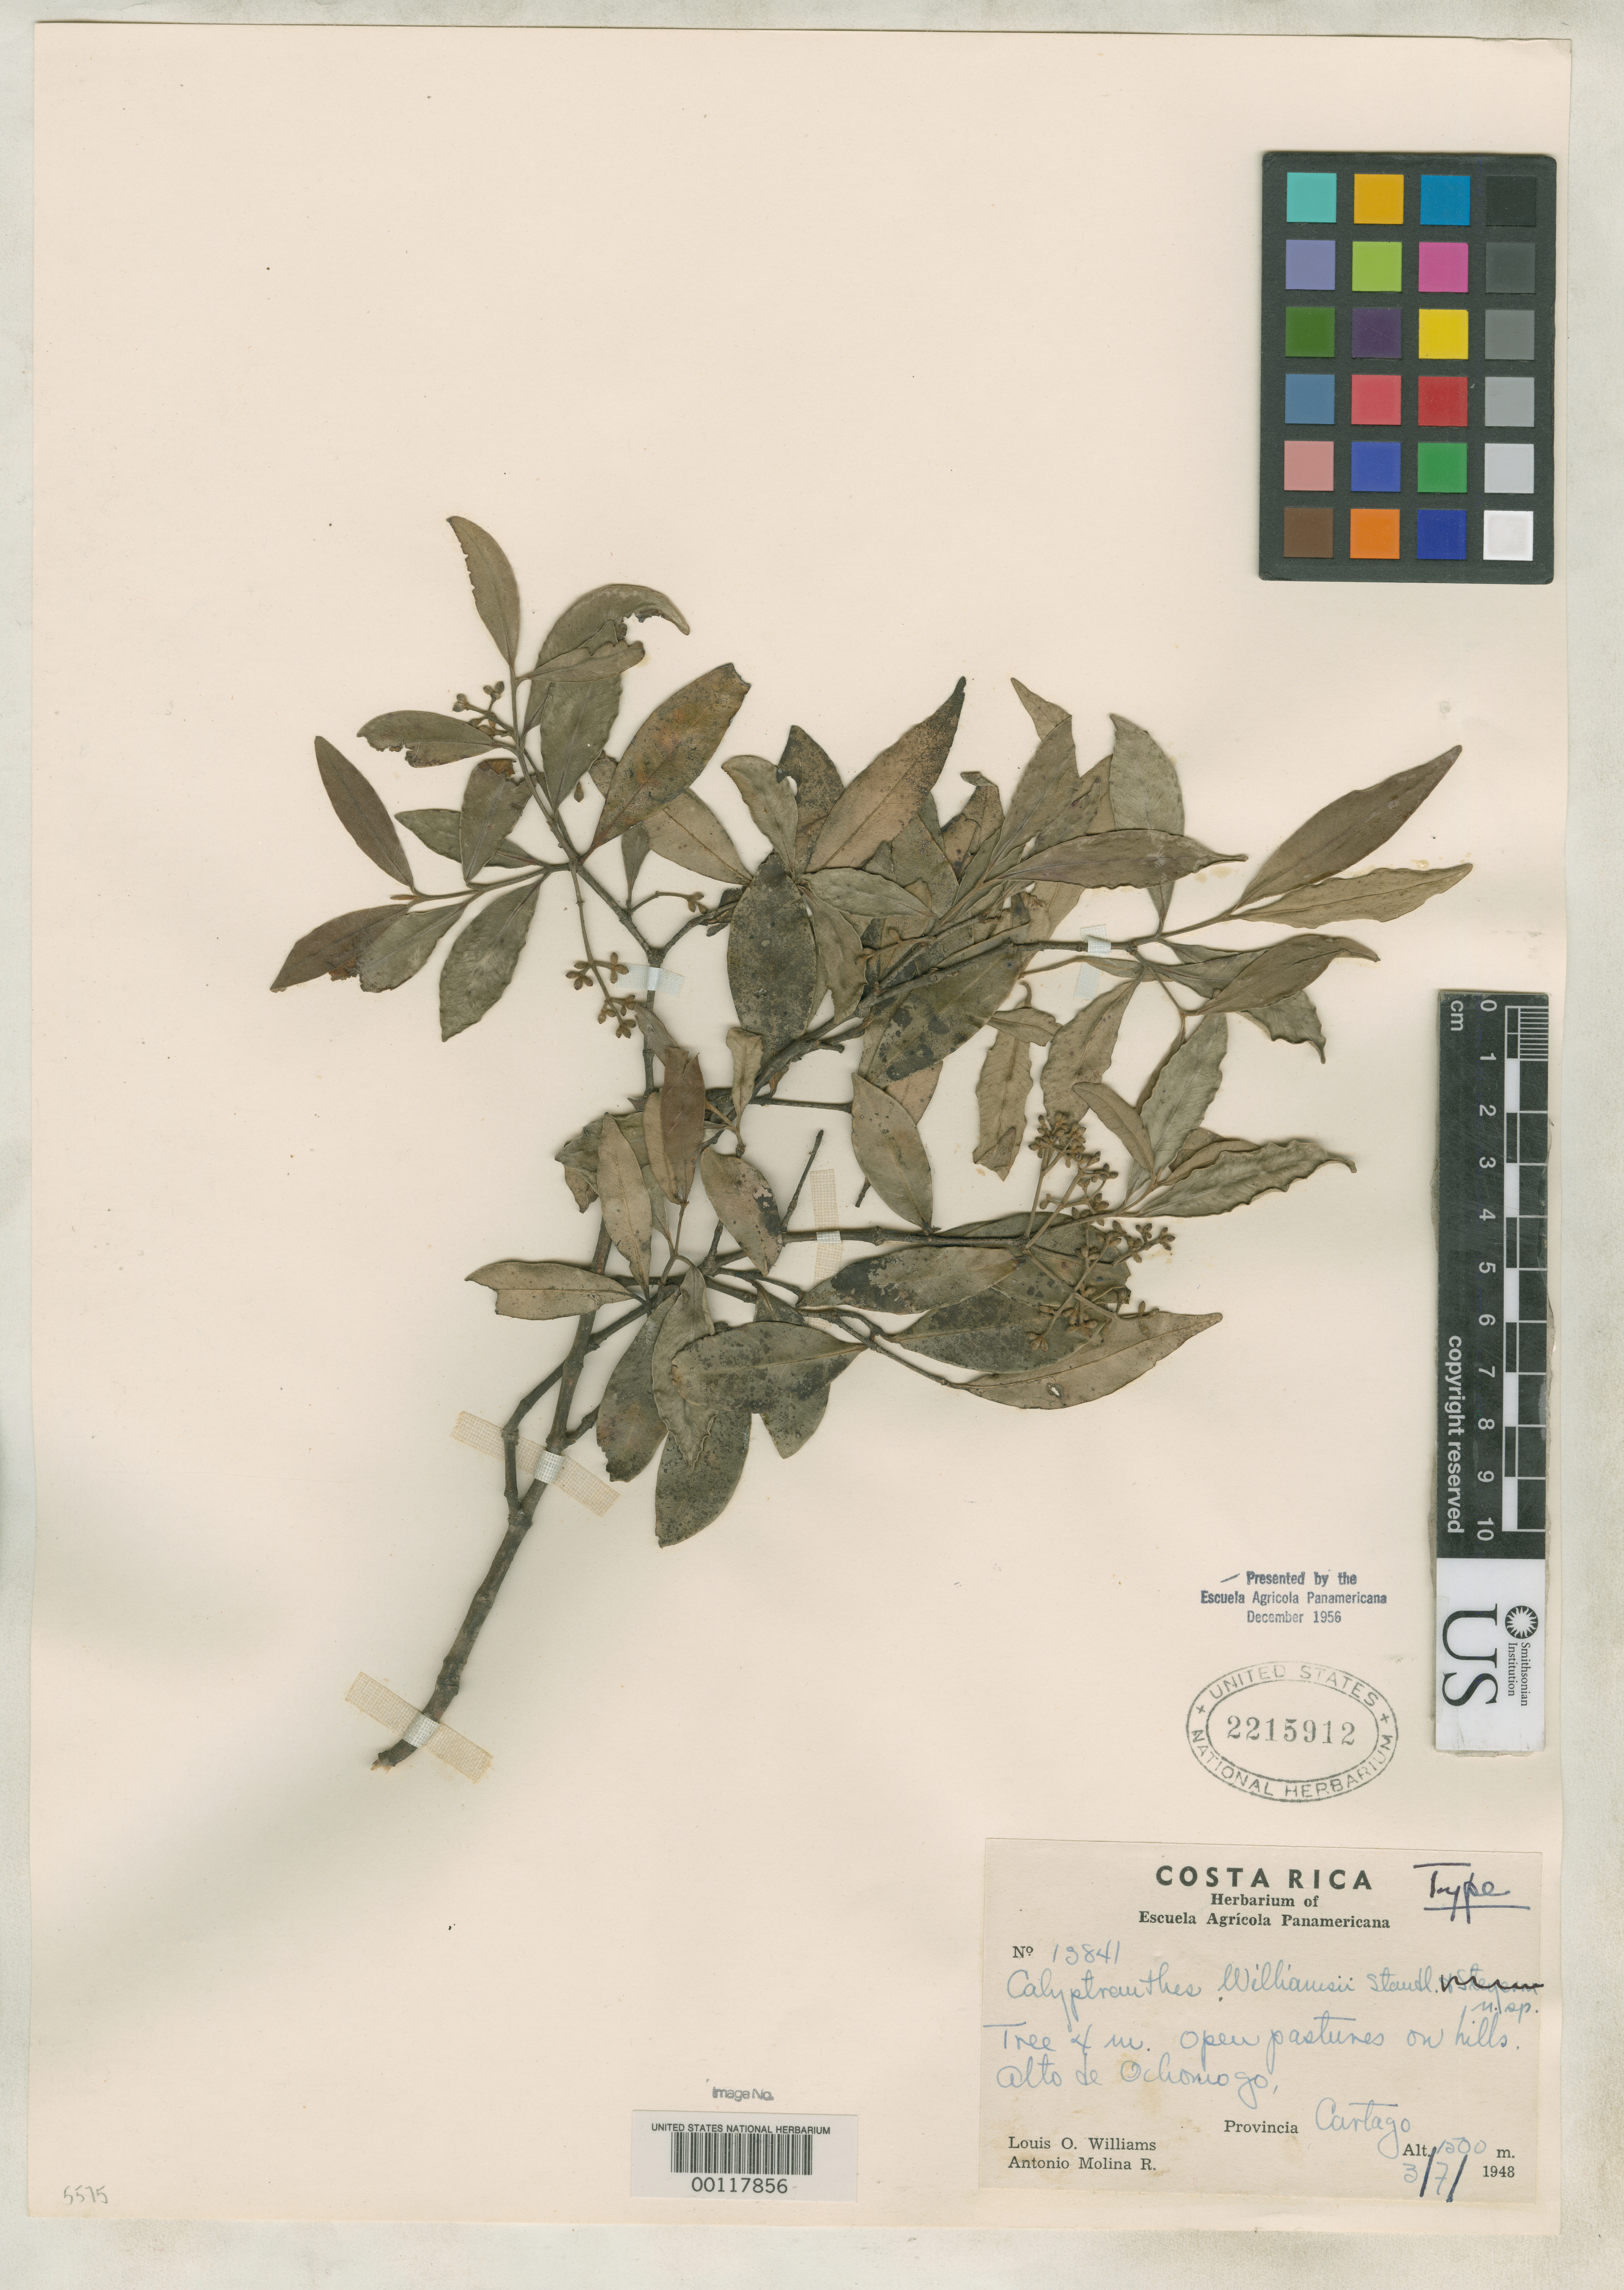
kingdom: Plantae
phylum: Tracheophyta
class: Magnoliopsida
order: Myrtales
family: Myrtaceae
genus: Calyptranthes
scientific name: Calyptranthes williamsii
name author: Standl.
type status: Holotype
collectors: L. O. Williams & A. Molina R.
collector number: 13841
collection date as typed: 07 Mar 1948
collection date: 1948-03-07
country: Costa Rica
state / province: Cartago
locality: Alto de Ochomogo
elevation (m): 1500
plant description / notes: "Presented by the Escuela Agricola Panamericana December 1956." Holotype, transferred from EAP to US (see Dorr et al. 2009, Taxon 58: 993-1001).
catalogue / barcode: US 2215912